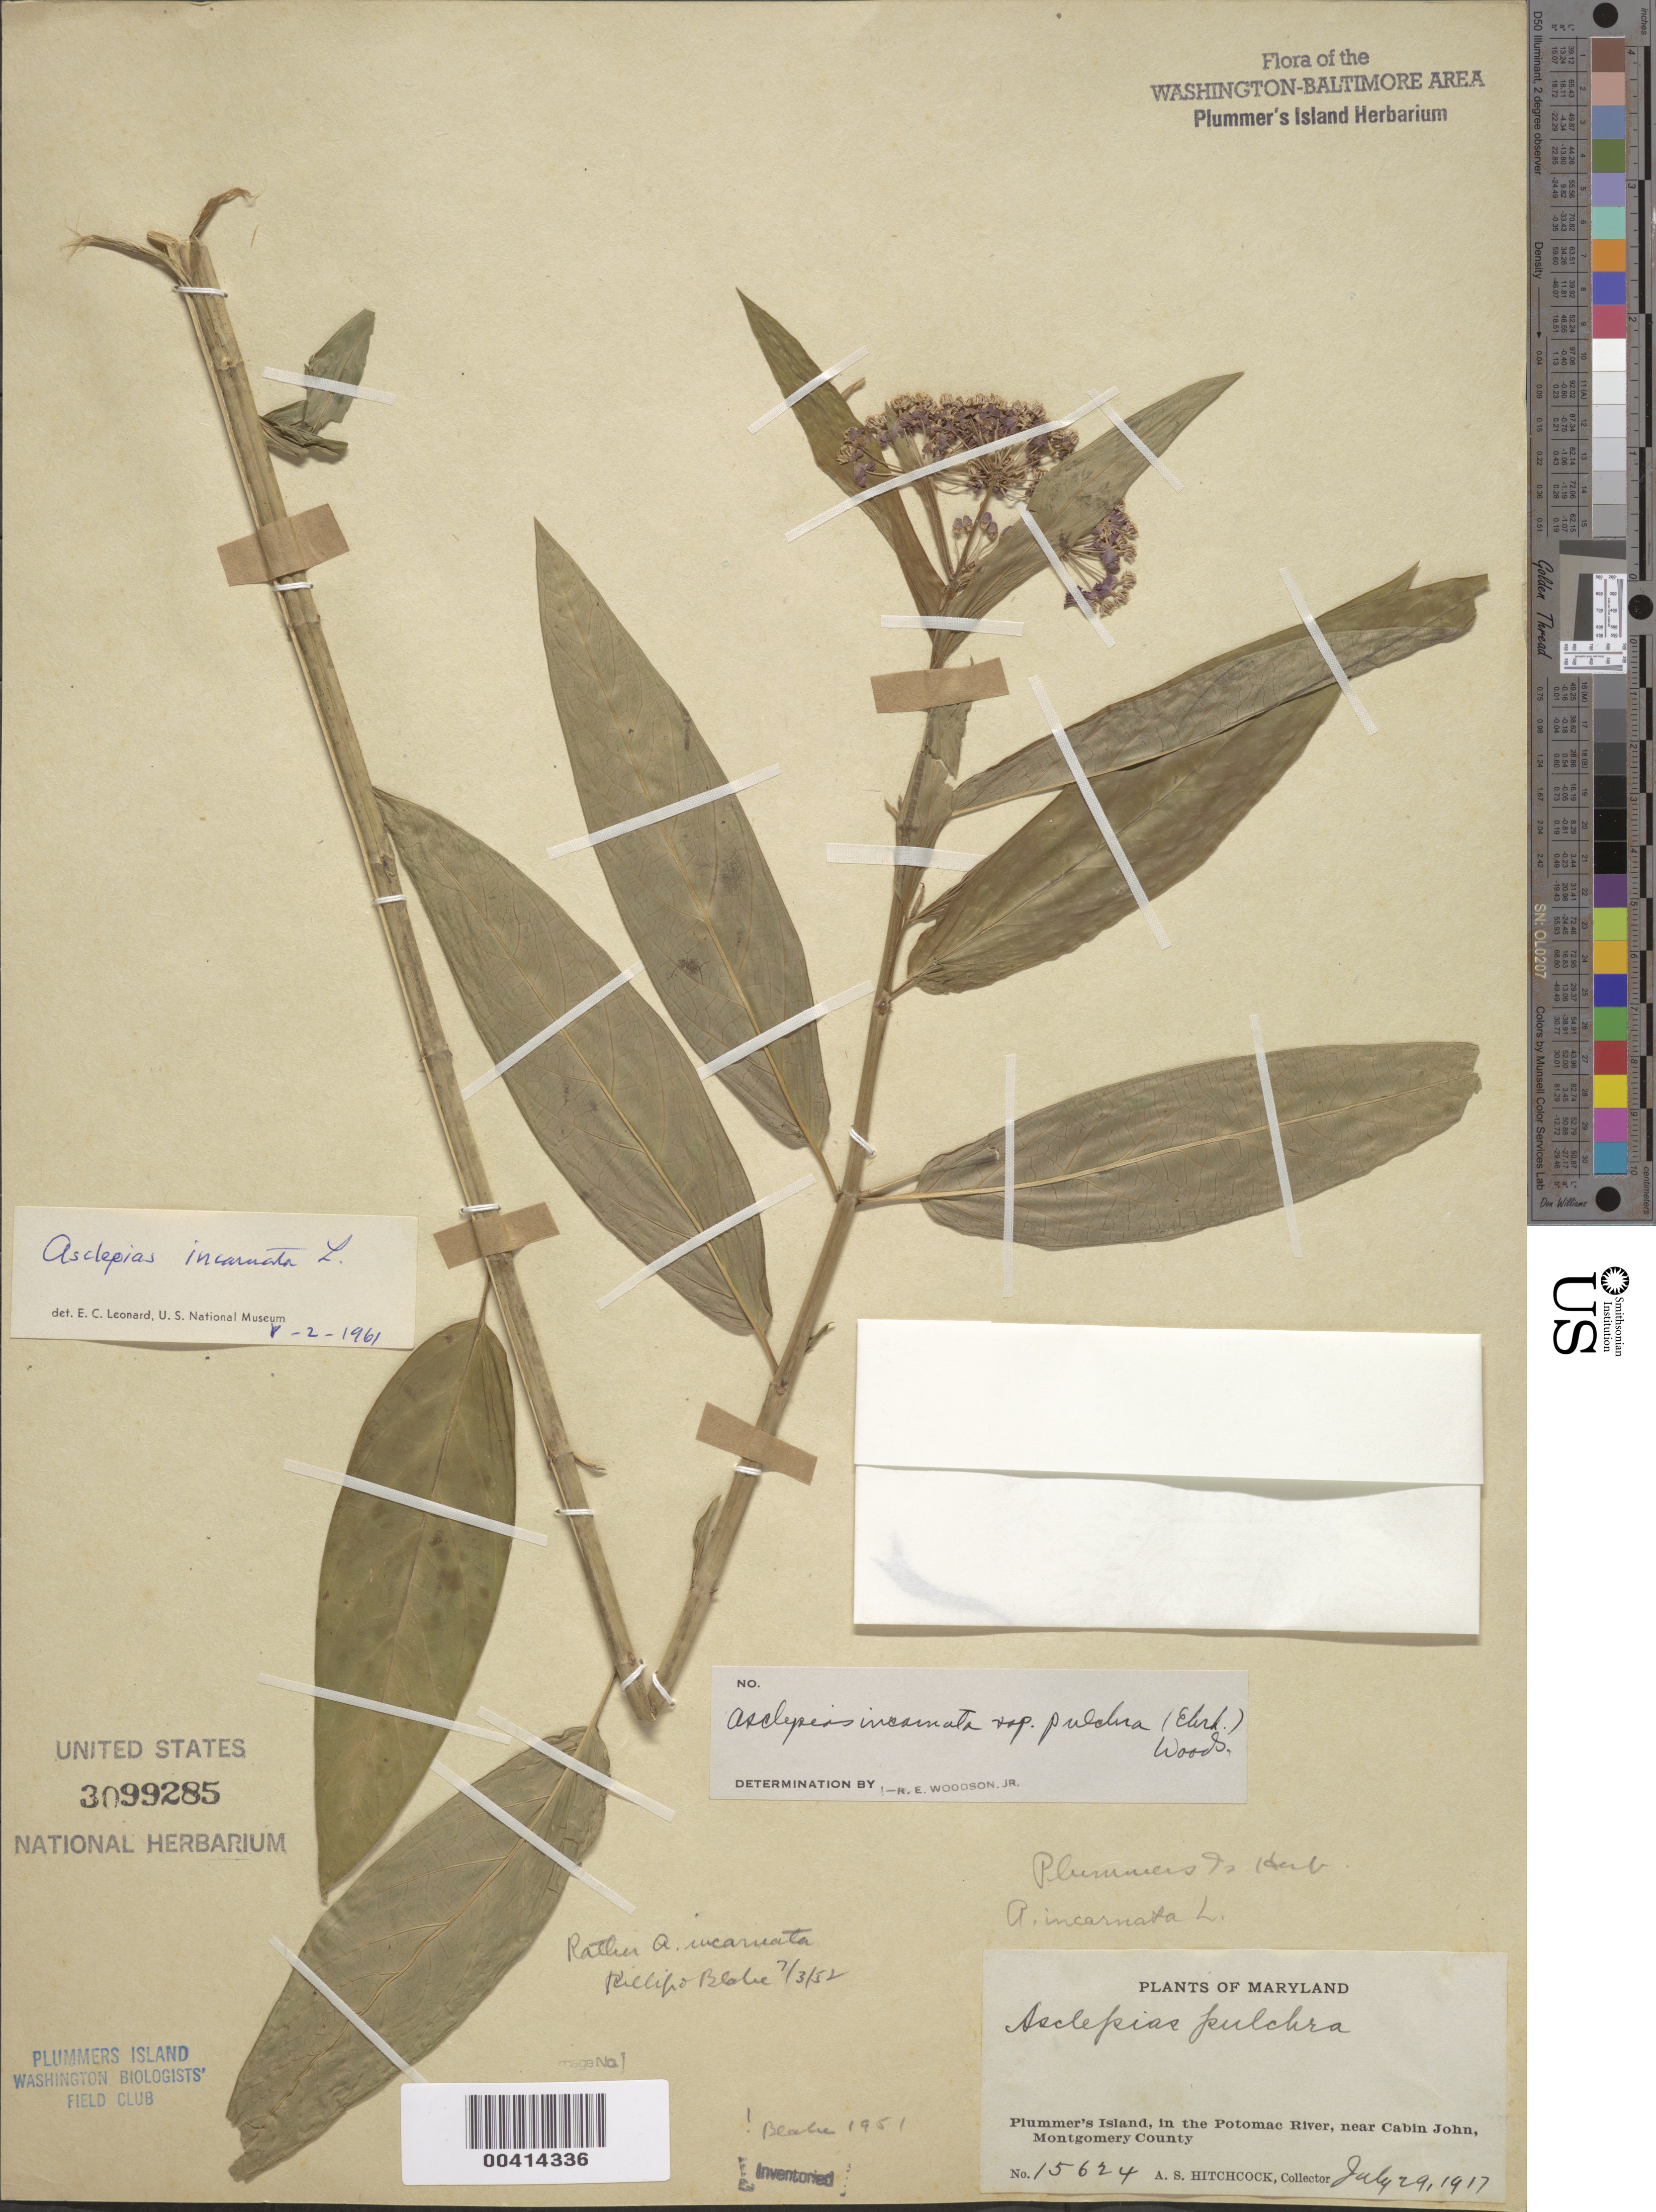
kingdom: Plantae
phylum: Tracheophyta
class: Magnoliopsida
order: Gentianales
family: Apocynaceae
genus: Asclepias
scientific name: Asclepias incarnata subsp. pulchra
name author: (Ehrh. ex Willd.) Woodson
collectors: A. S. Hitchcock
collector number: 15624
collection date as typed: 29 Jul 1917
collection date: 1917-07-29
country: United States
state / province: Maryland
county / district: Montgomery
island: Plummers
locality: Plummer's Island C. & O. Canal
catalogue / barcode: US 3099285